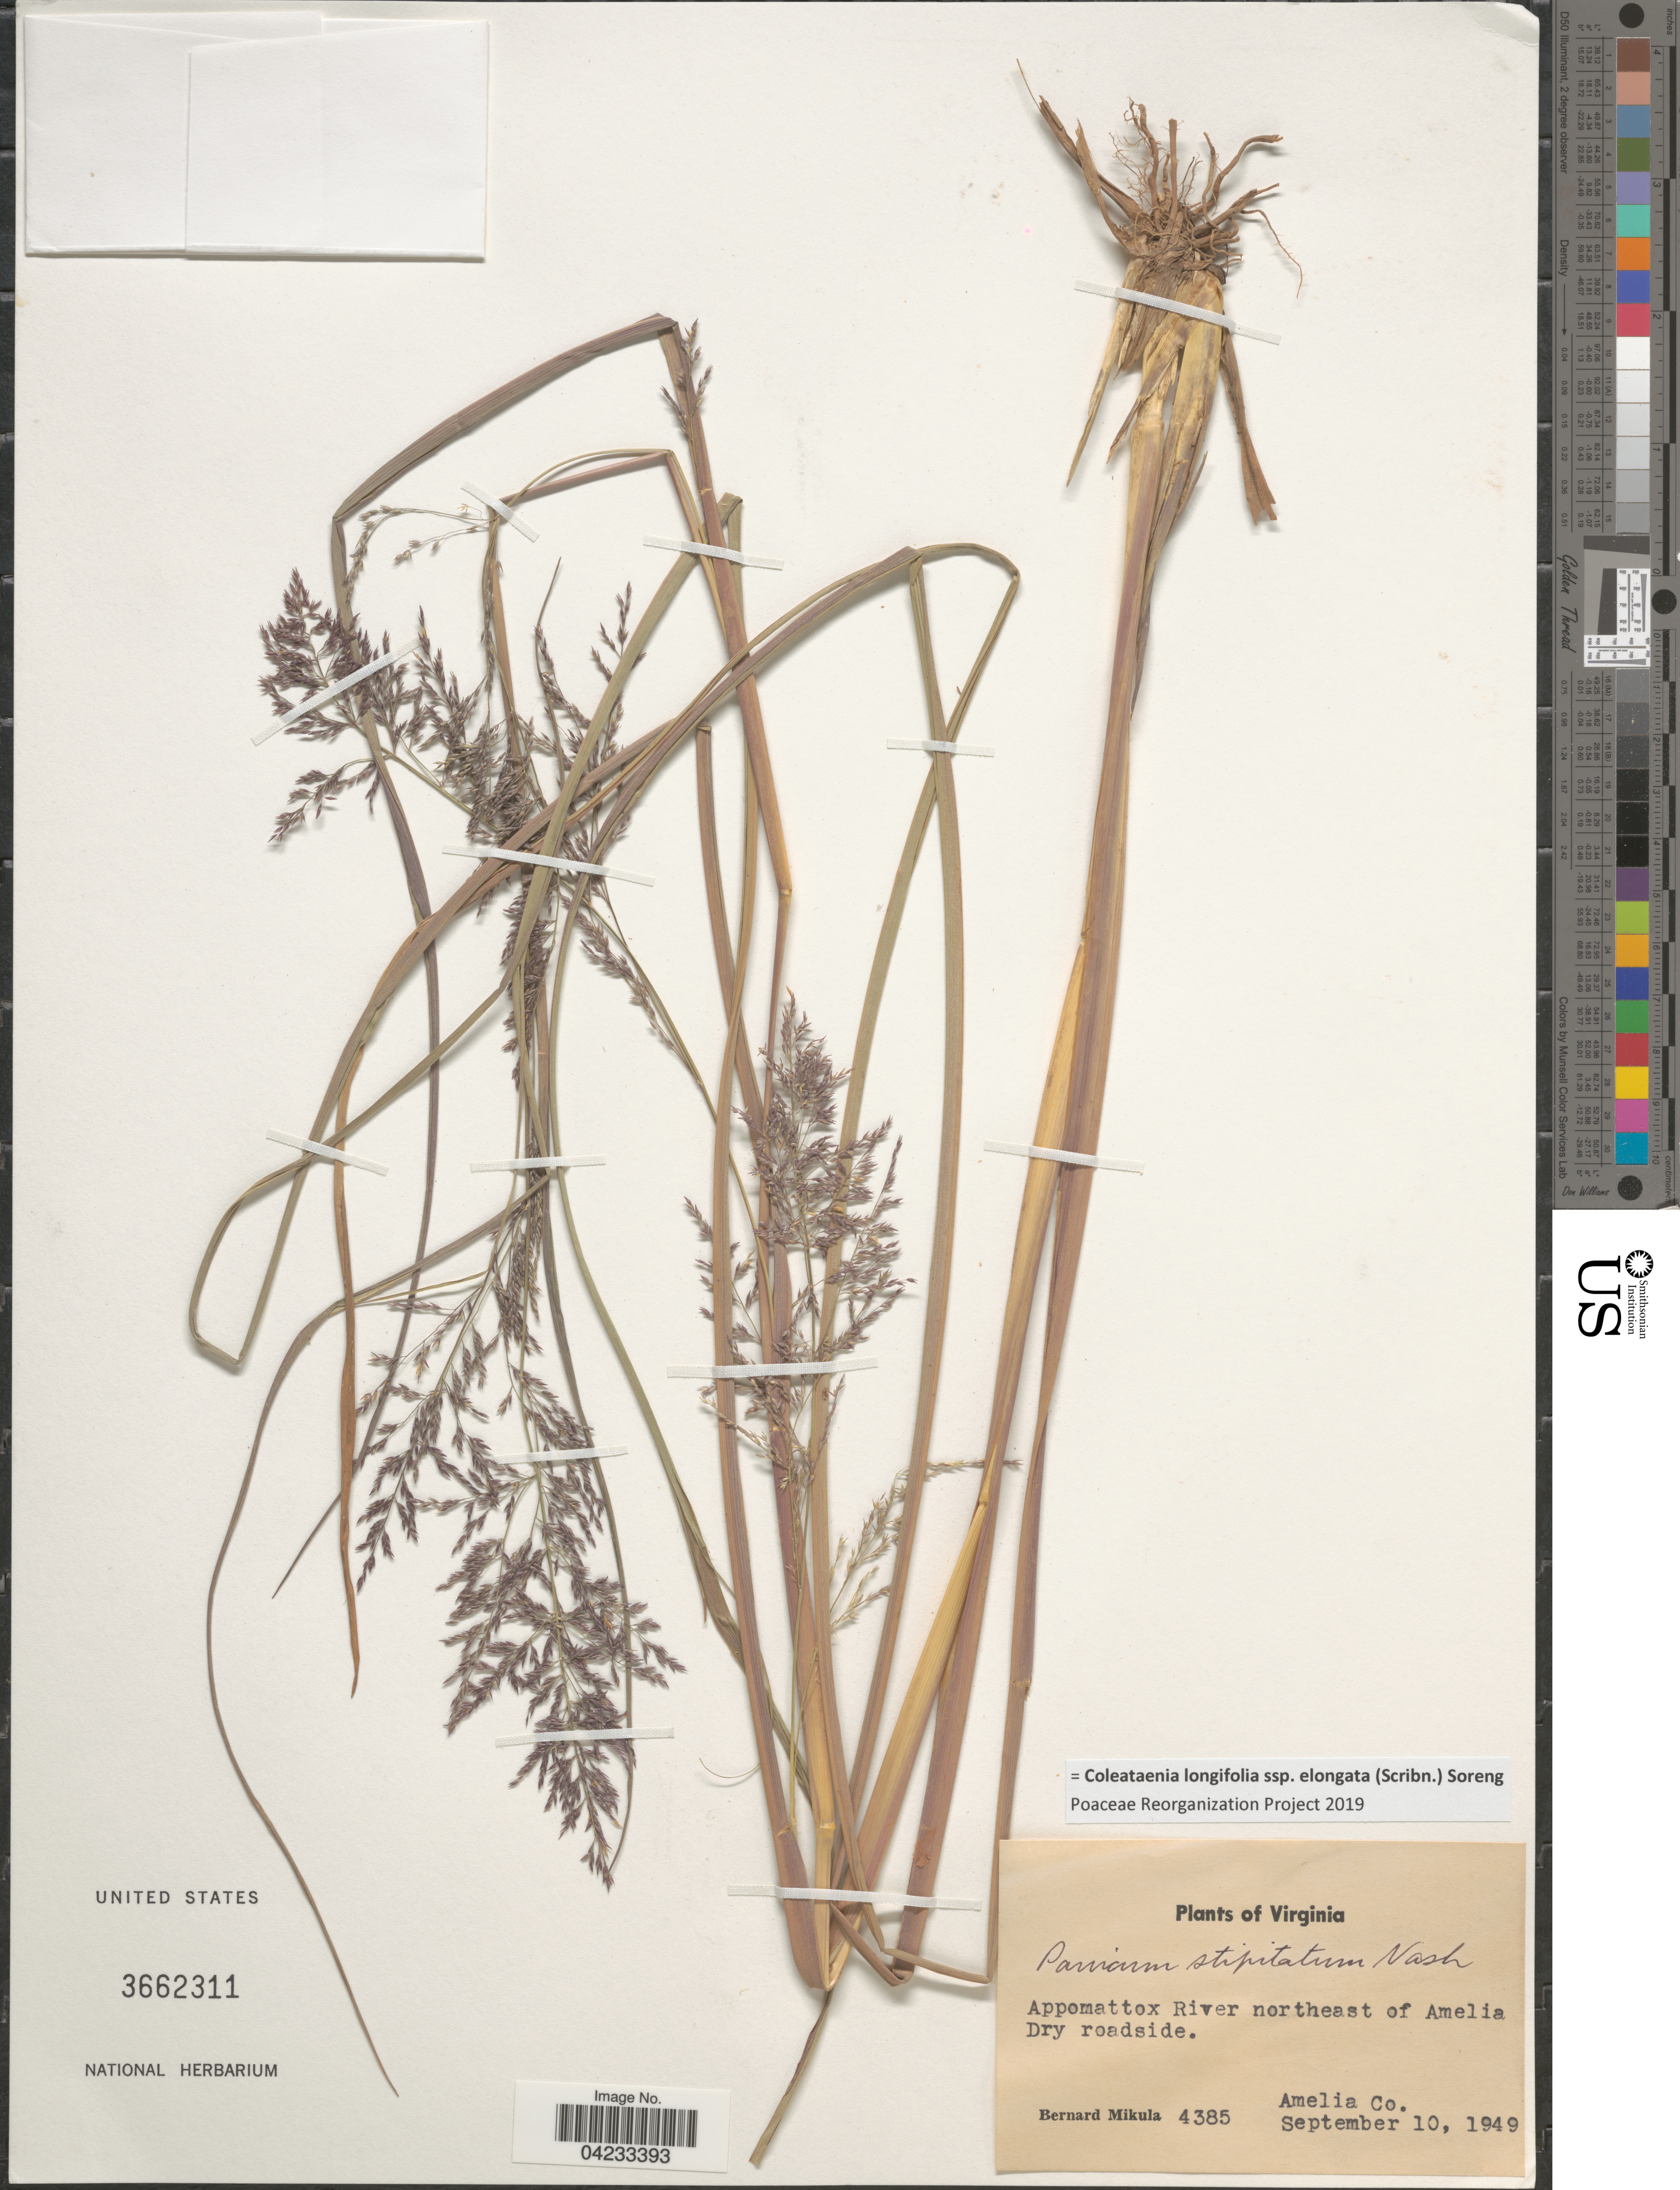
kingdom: Plantae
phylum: Tracheophyta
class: Liliopsida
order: Poales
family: Poaceae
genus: Coleataenia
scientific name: Coleataenia longifolia subsp. elongata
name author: (Scribn.) Soreng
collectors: B. Mikula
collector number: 4385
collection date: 1949-09-10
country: United States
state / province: Virginia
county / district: Amelia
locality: Appomattox River northeast of Amelia. Amelia Co.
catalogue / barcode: US 3662311